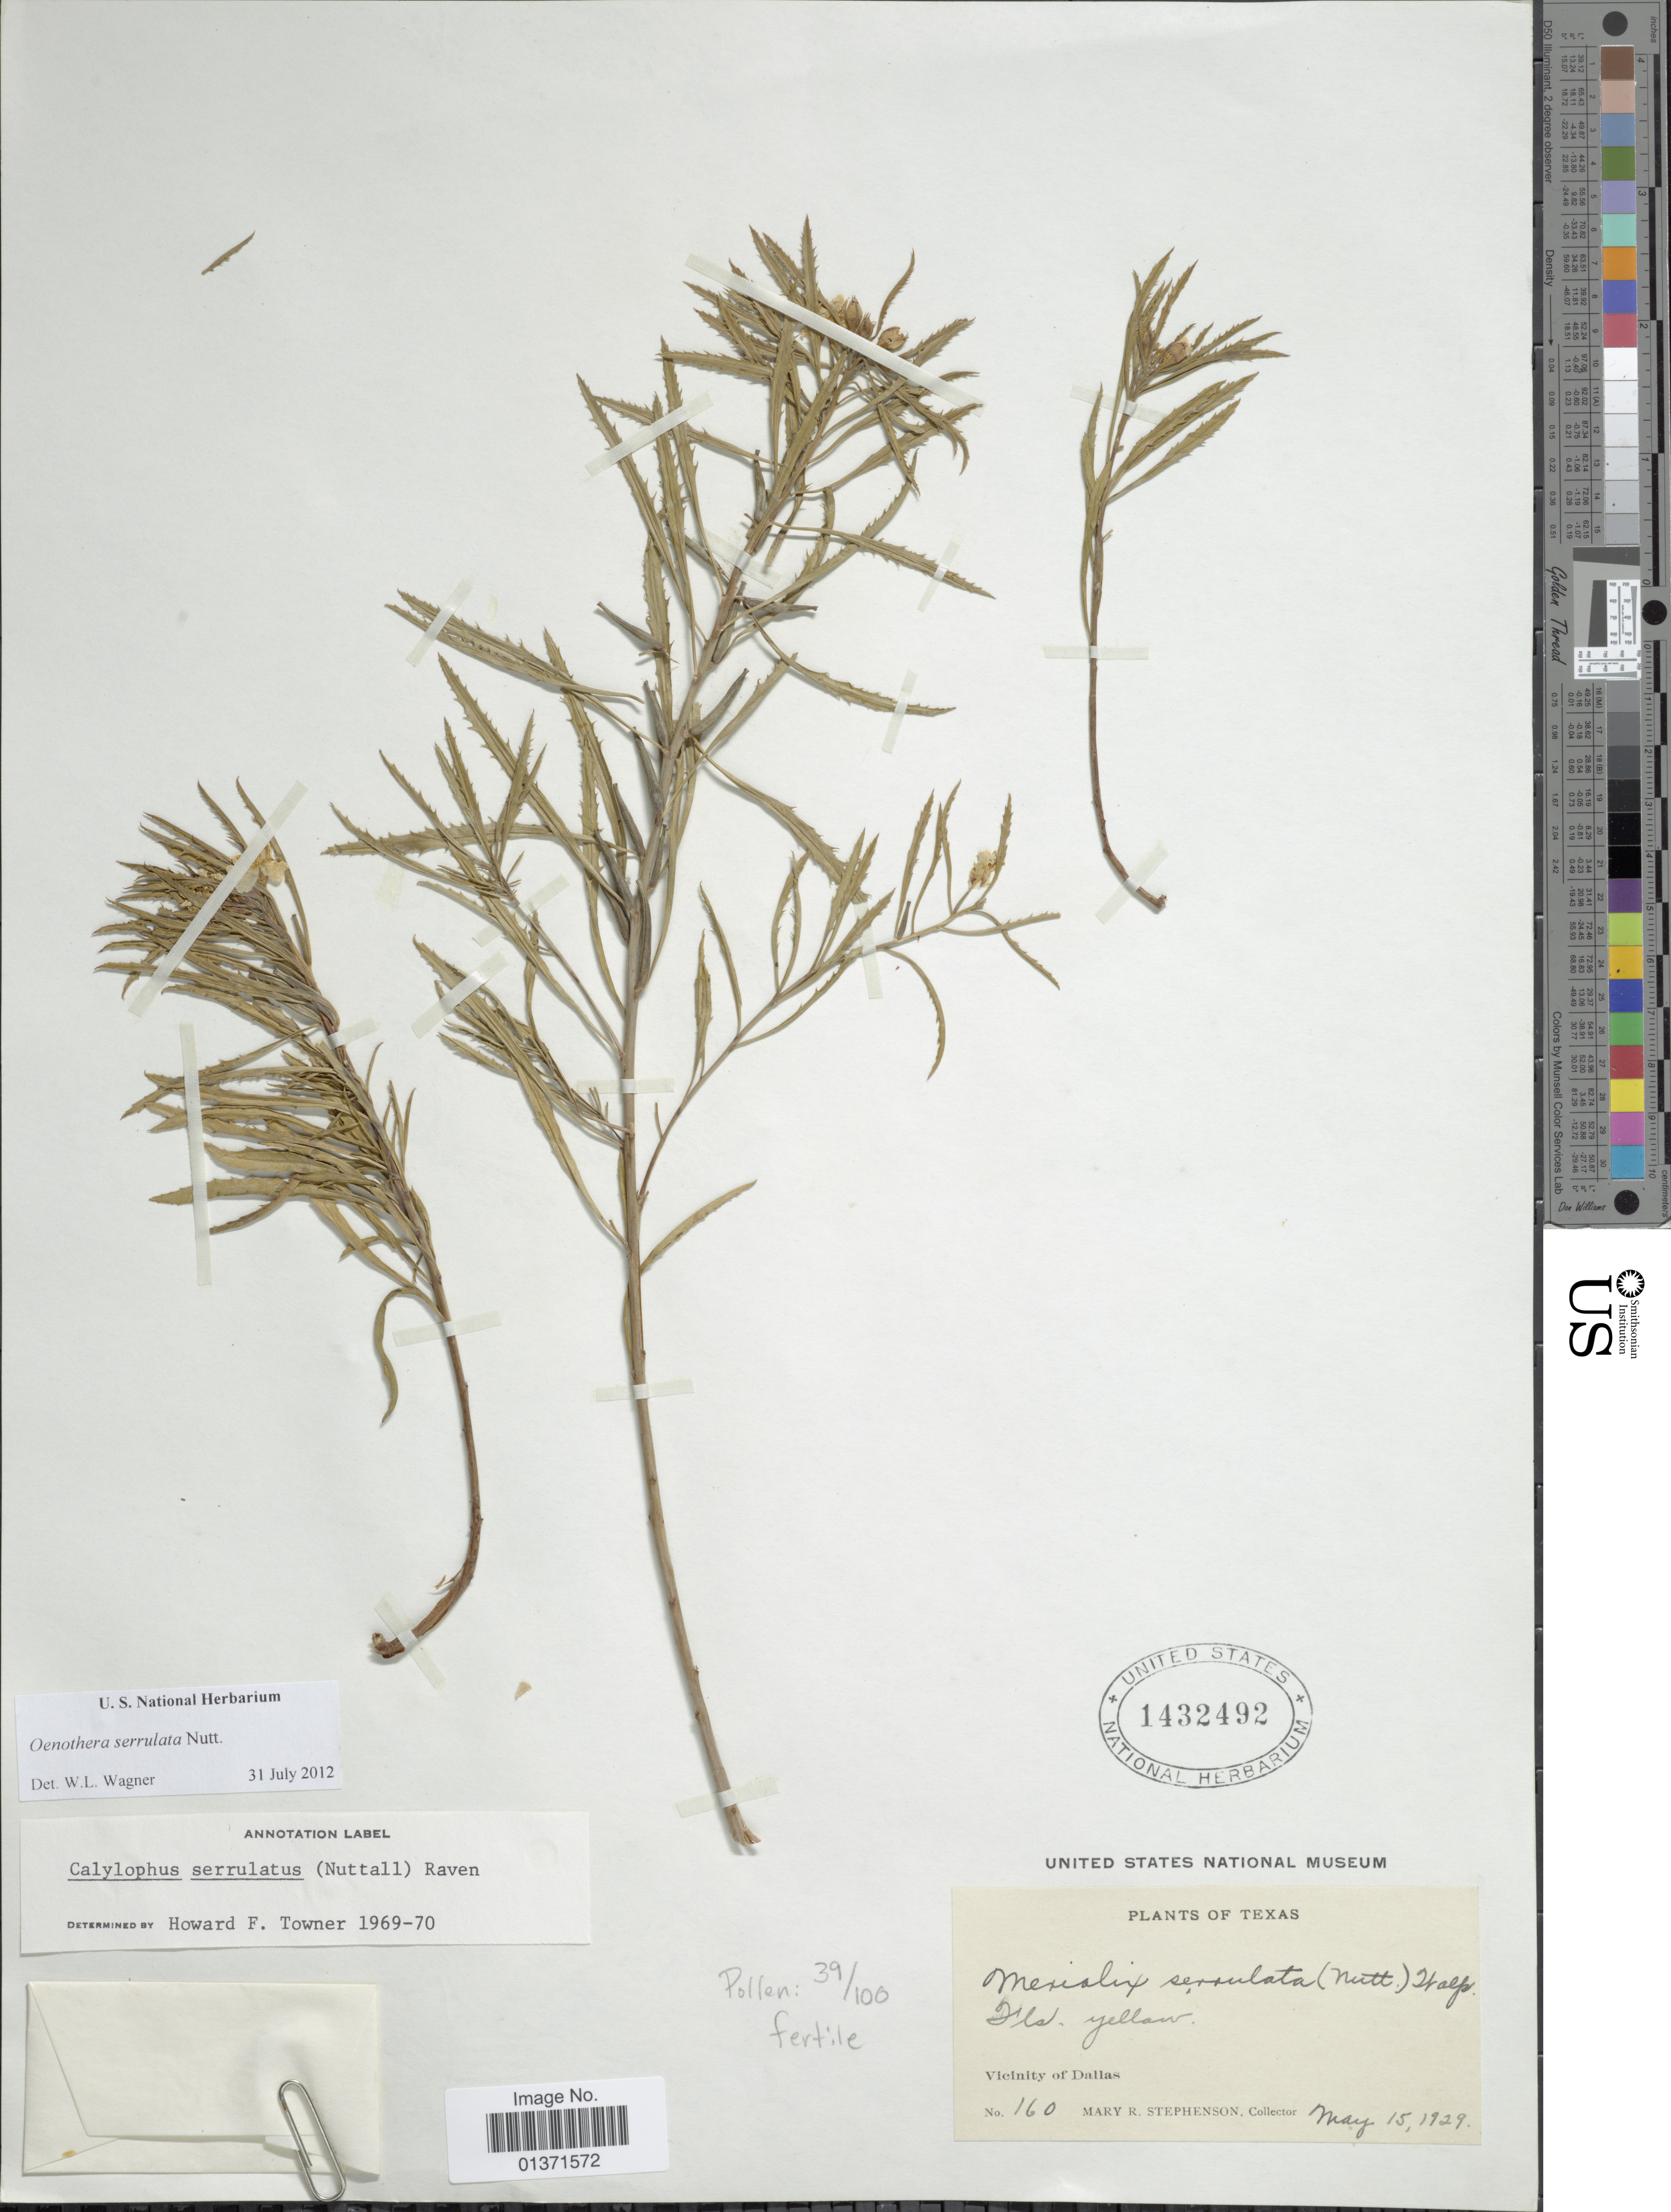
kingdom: Plantae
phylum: Tracheophyta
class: Magnoliopsida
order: Myrtales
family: Onagraceae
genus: Oenothera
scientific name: Oenothera serrulata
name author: Nutt.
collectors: M. Stephenson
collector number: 160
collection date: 1929-05-15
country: United States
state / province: Texas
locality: Vicinity of Dallas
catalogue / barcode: US 1432492